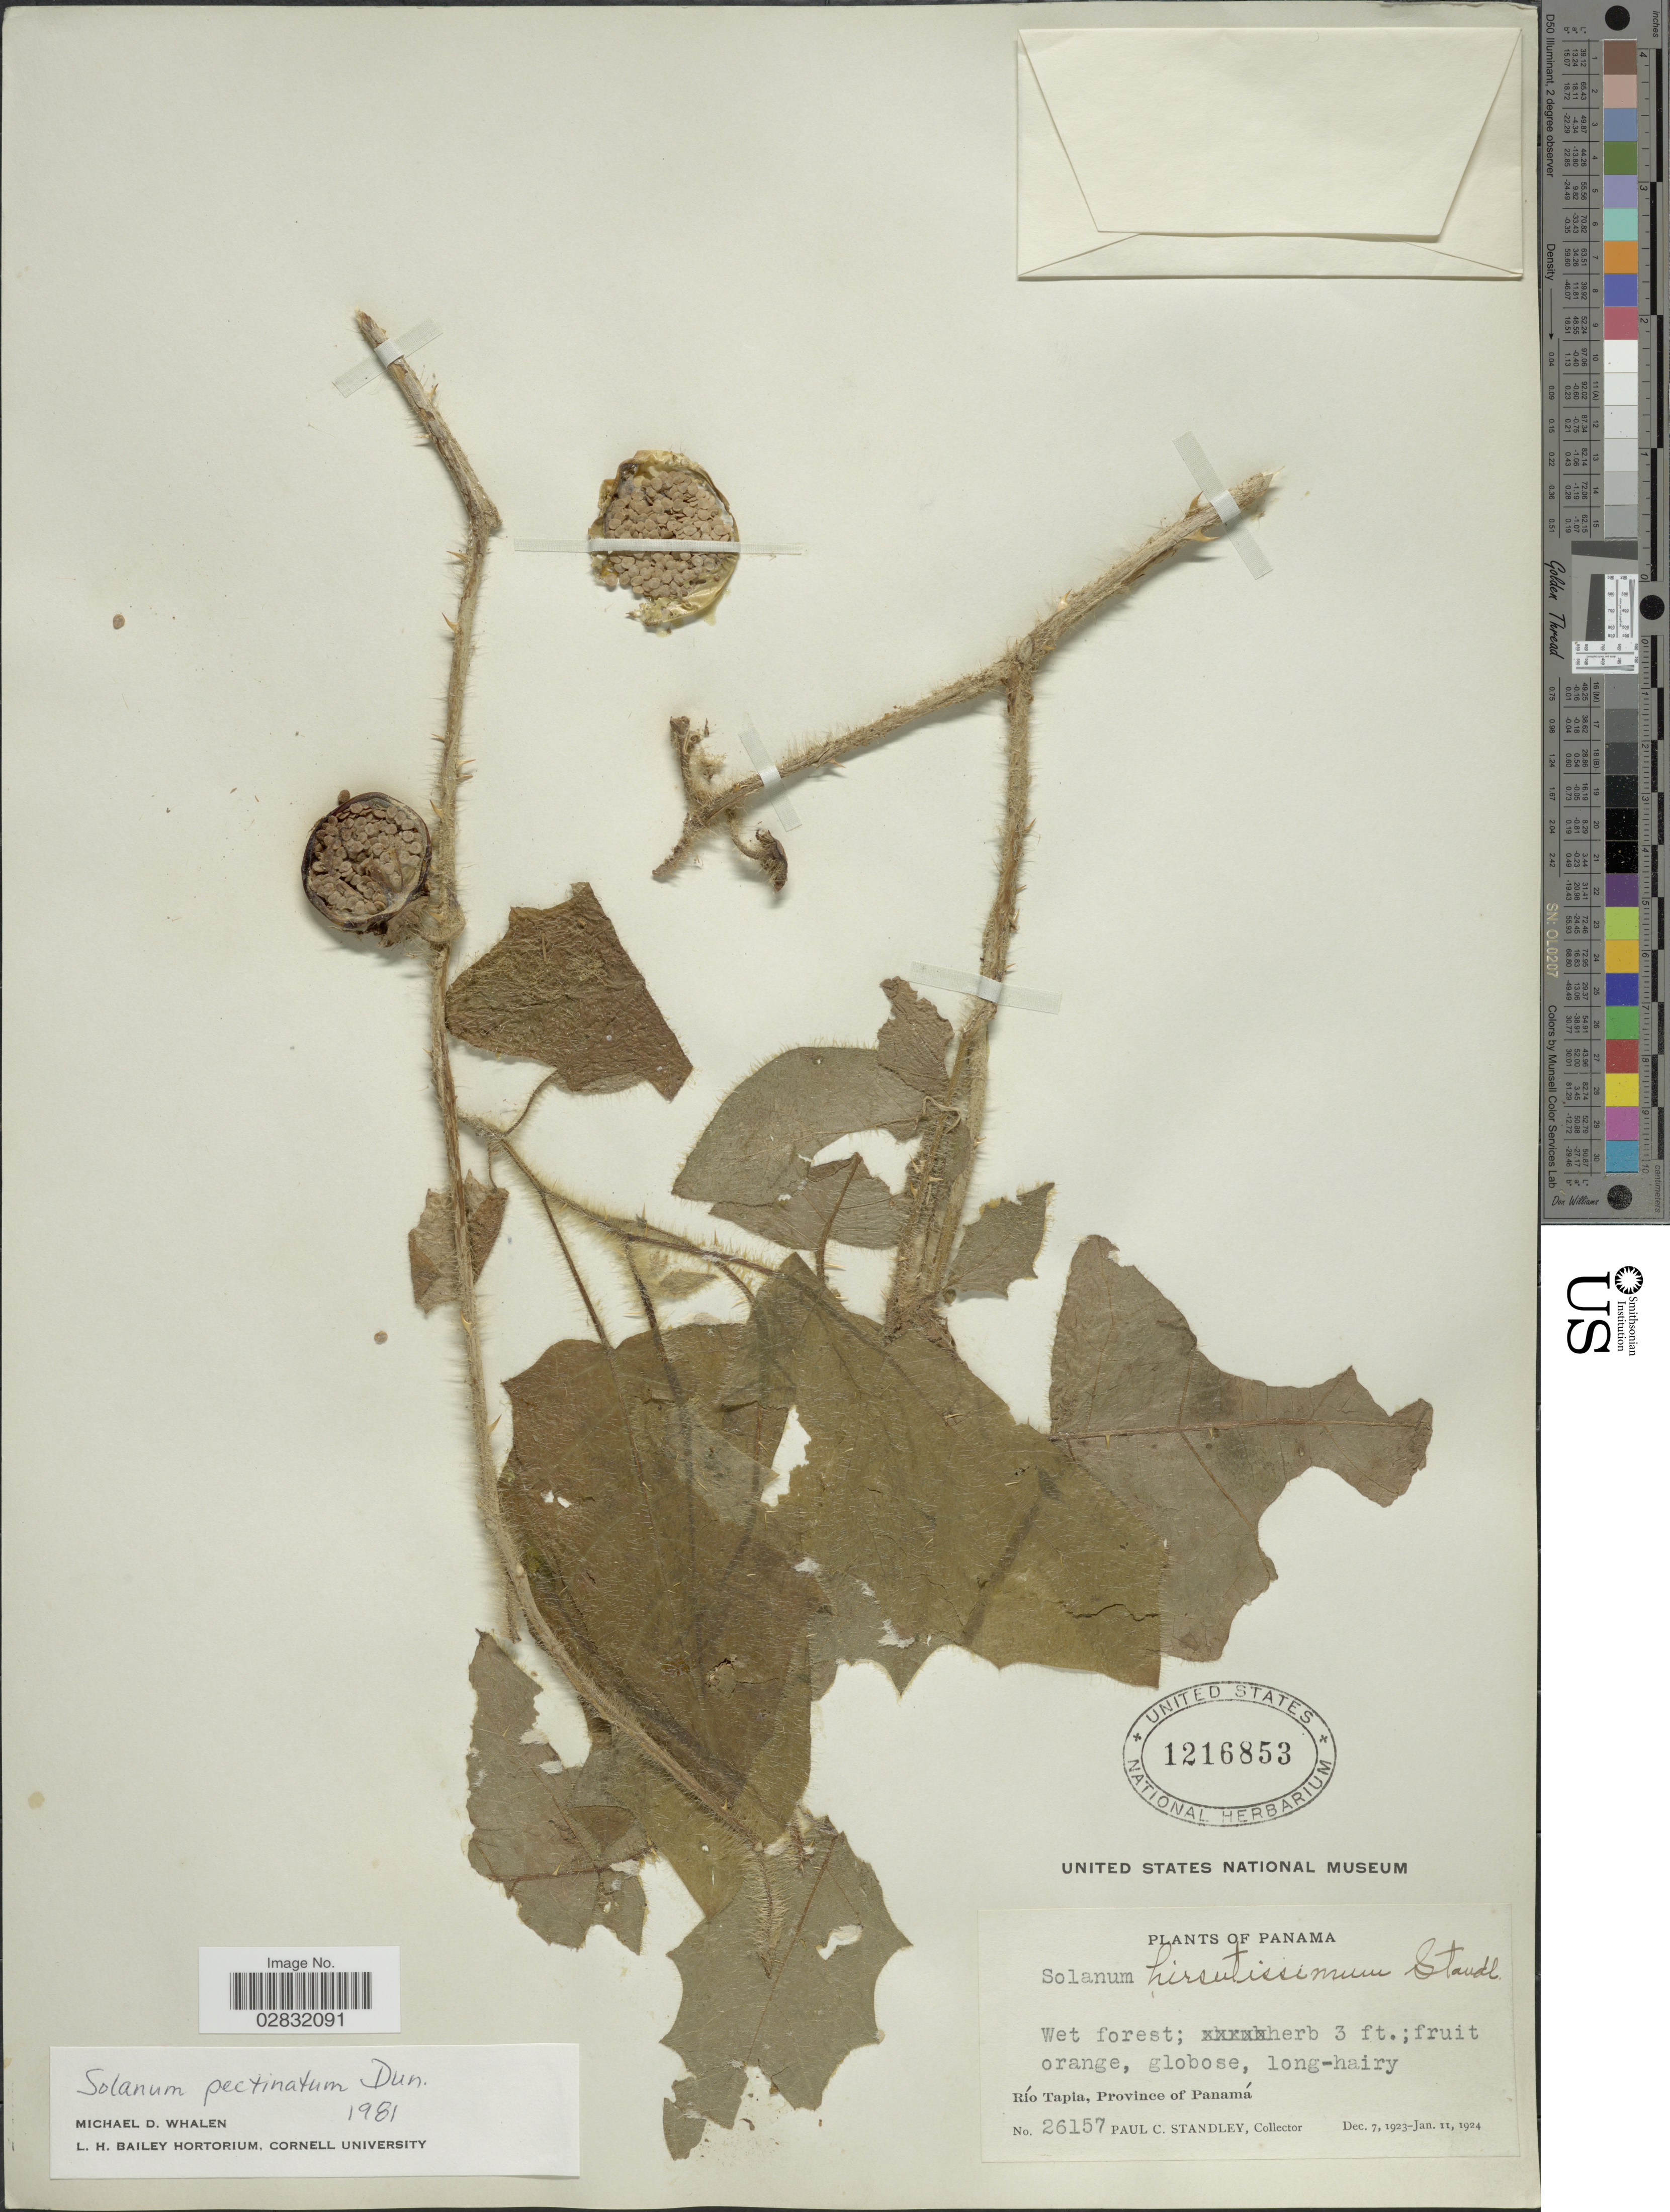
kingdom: Plantae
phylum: Tracheophyta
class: Magnoliopsida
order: Solanales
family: Solanaceae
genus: Solanum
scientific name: Solanum pectinatum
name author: Dunal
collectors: P. C. Standley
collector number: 26157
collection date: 1923-12-07/1924-01-11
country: Panama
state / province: Panamá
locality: Río Tapia.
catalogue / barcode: US 1216853